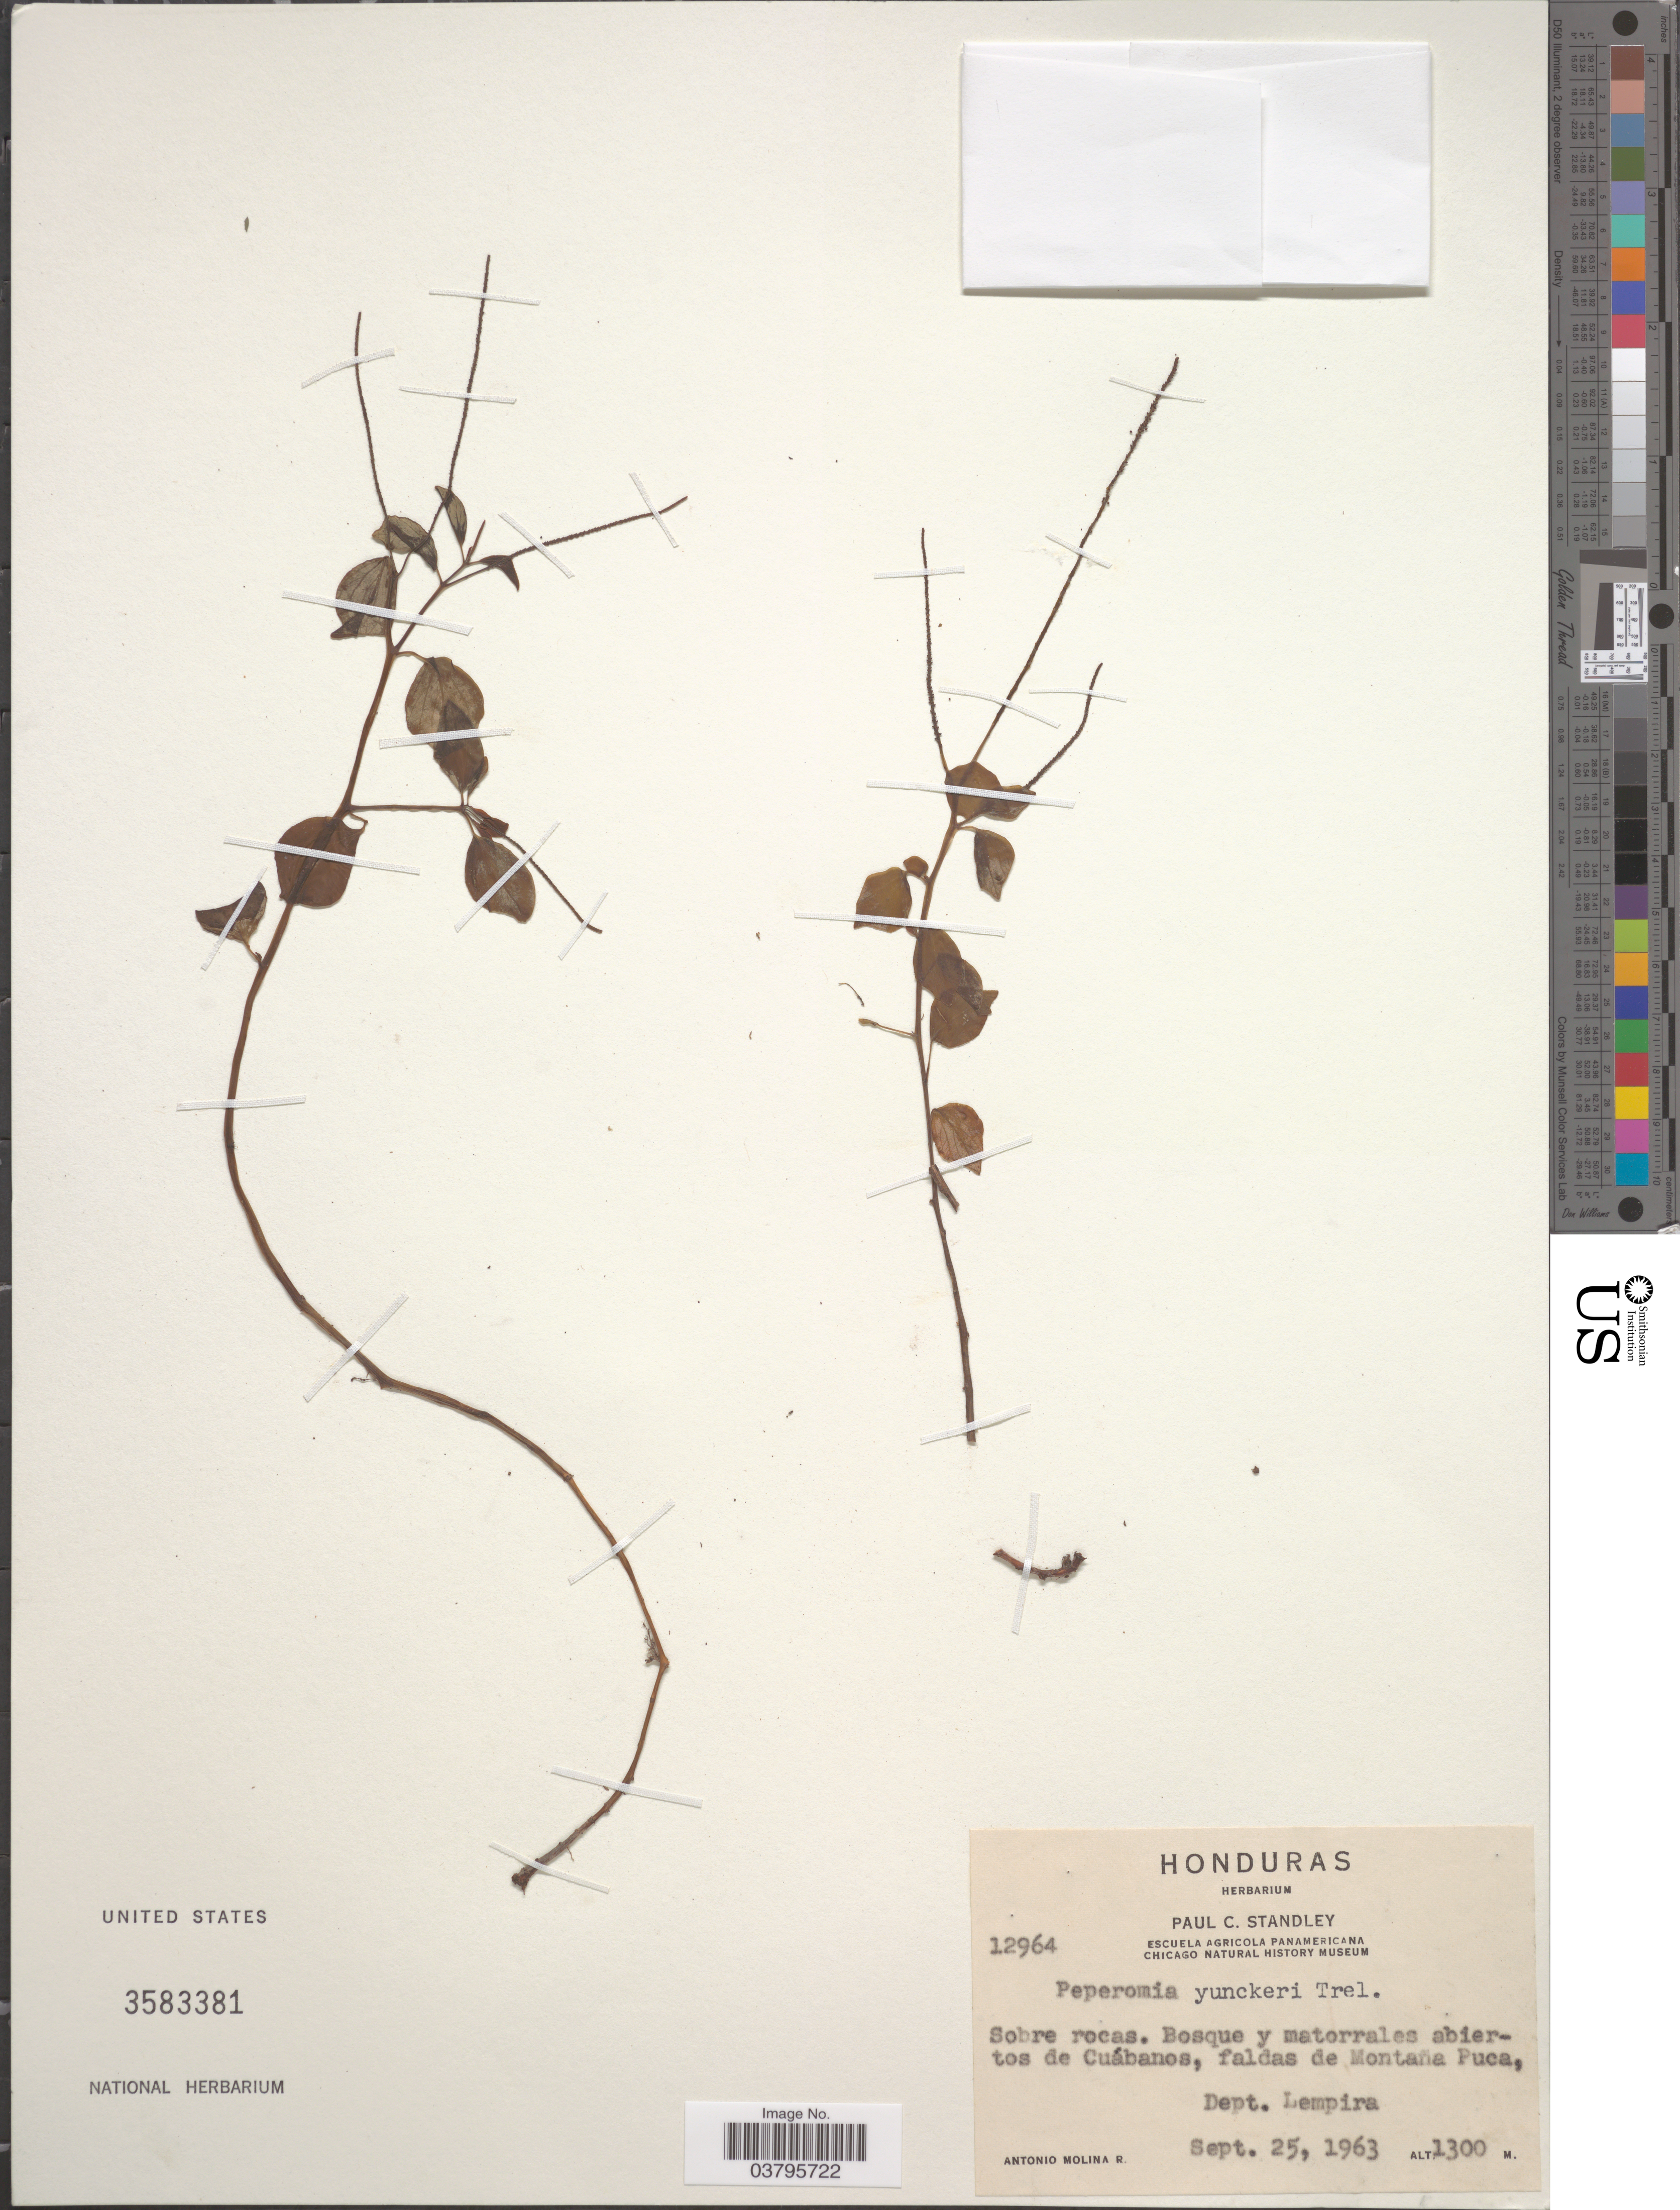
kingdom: Plantae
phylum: Tracheophyta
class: Magnoliopsida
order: Piperales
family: Piperaceae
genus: Peperomia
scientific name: Peperomia sancarlosiana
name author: C. DC.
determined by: Jiménez, José Estaban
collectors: A. Molina R.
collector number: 12964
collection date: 1963-09-25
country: Honduras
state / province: Lempira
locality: Abiertos de Cuábanos, faldas de Montaña Puca, Dept. Lempira.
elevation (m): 1300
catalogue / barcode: US 3583381